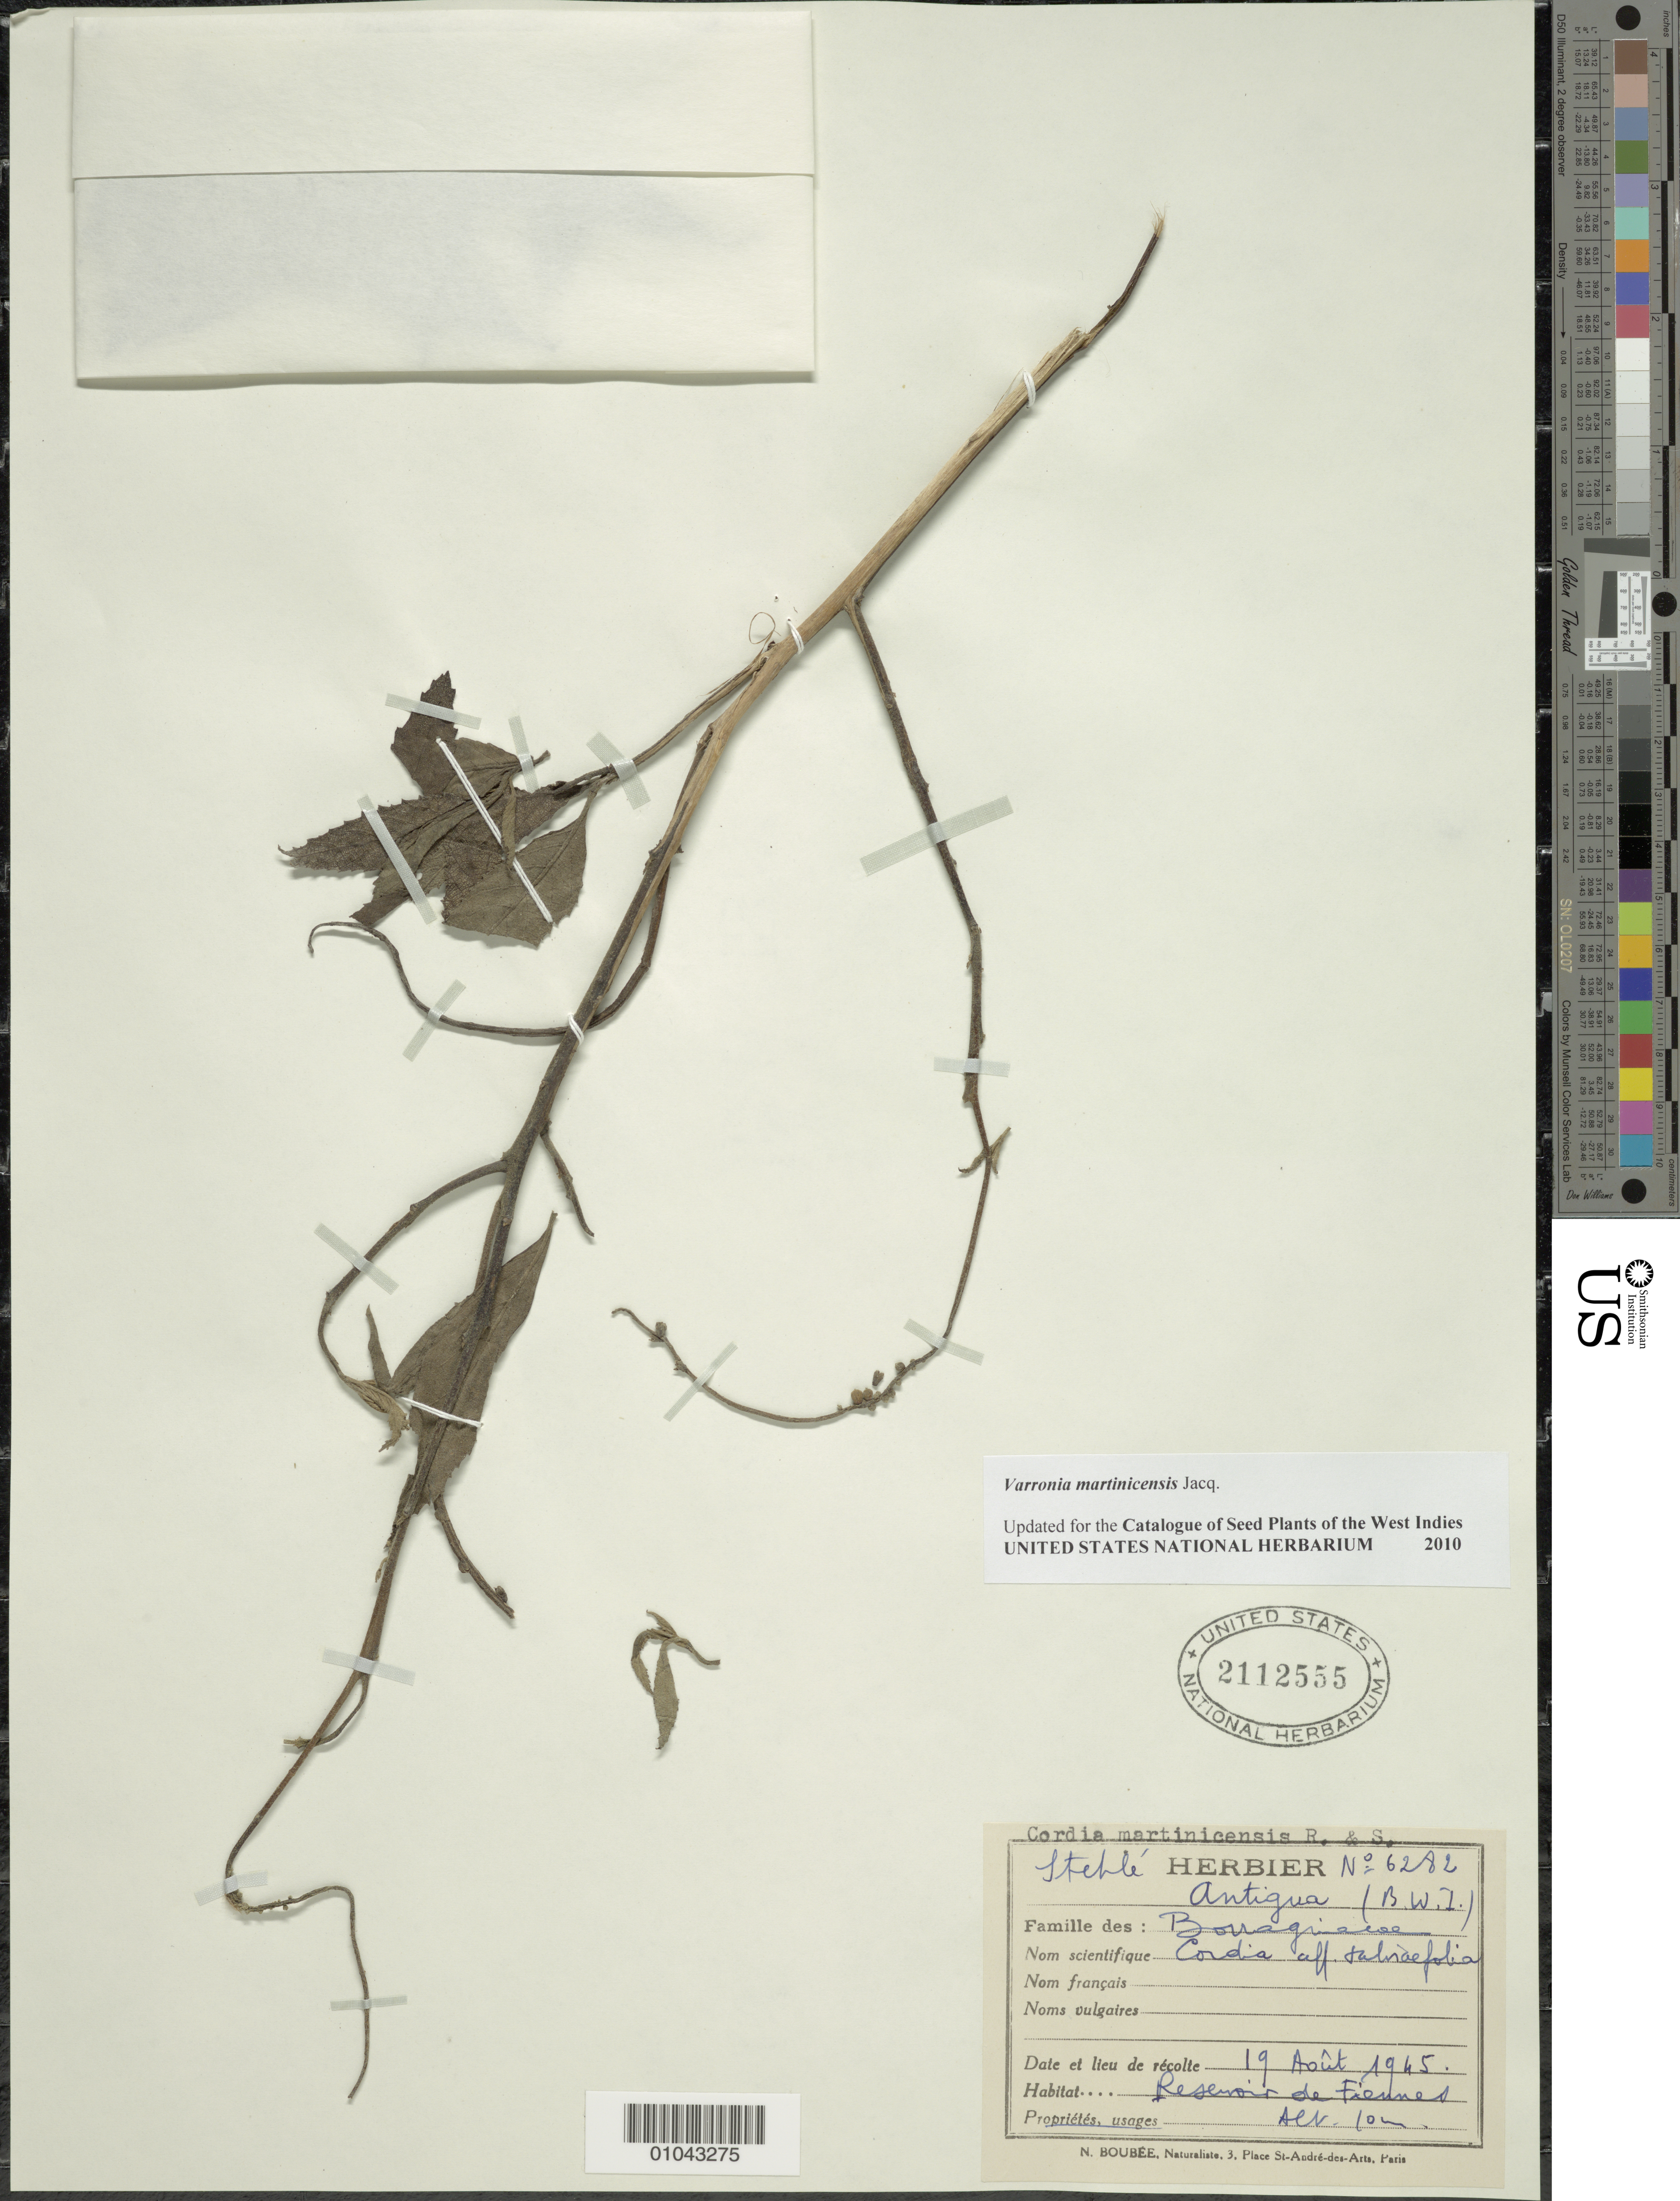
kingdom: Plantae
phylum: Tracheophyta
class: Magnoliopsida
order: Boraginales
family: Cordiaceae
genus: Varronia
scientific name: Varronia martinicensis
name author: Jacq.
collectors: H. Stehlé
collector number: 6282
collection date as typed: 19 Aug 1945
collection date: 1945-08-19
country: Antigua and Barbuda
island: Antigua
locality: Reservoir de Fiennes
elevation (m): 10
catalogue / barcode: US 2112555